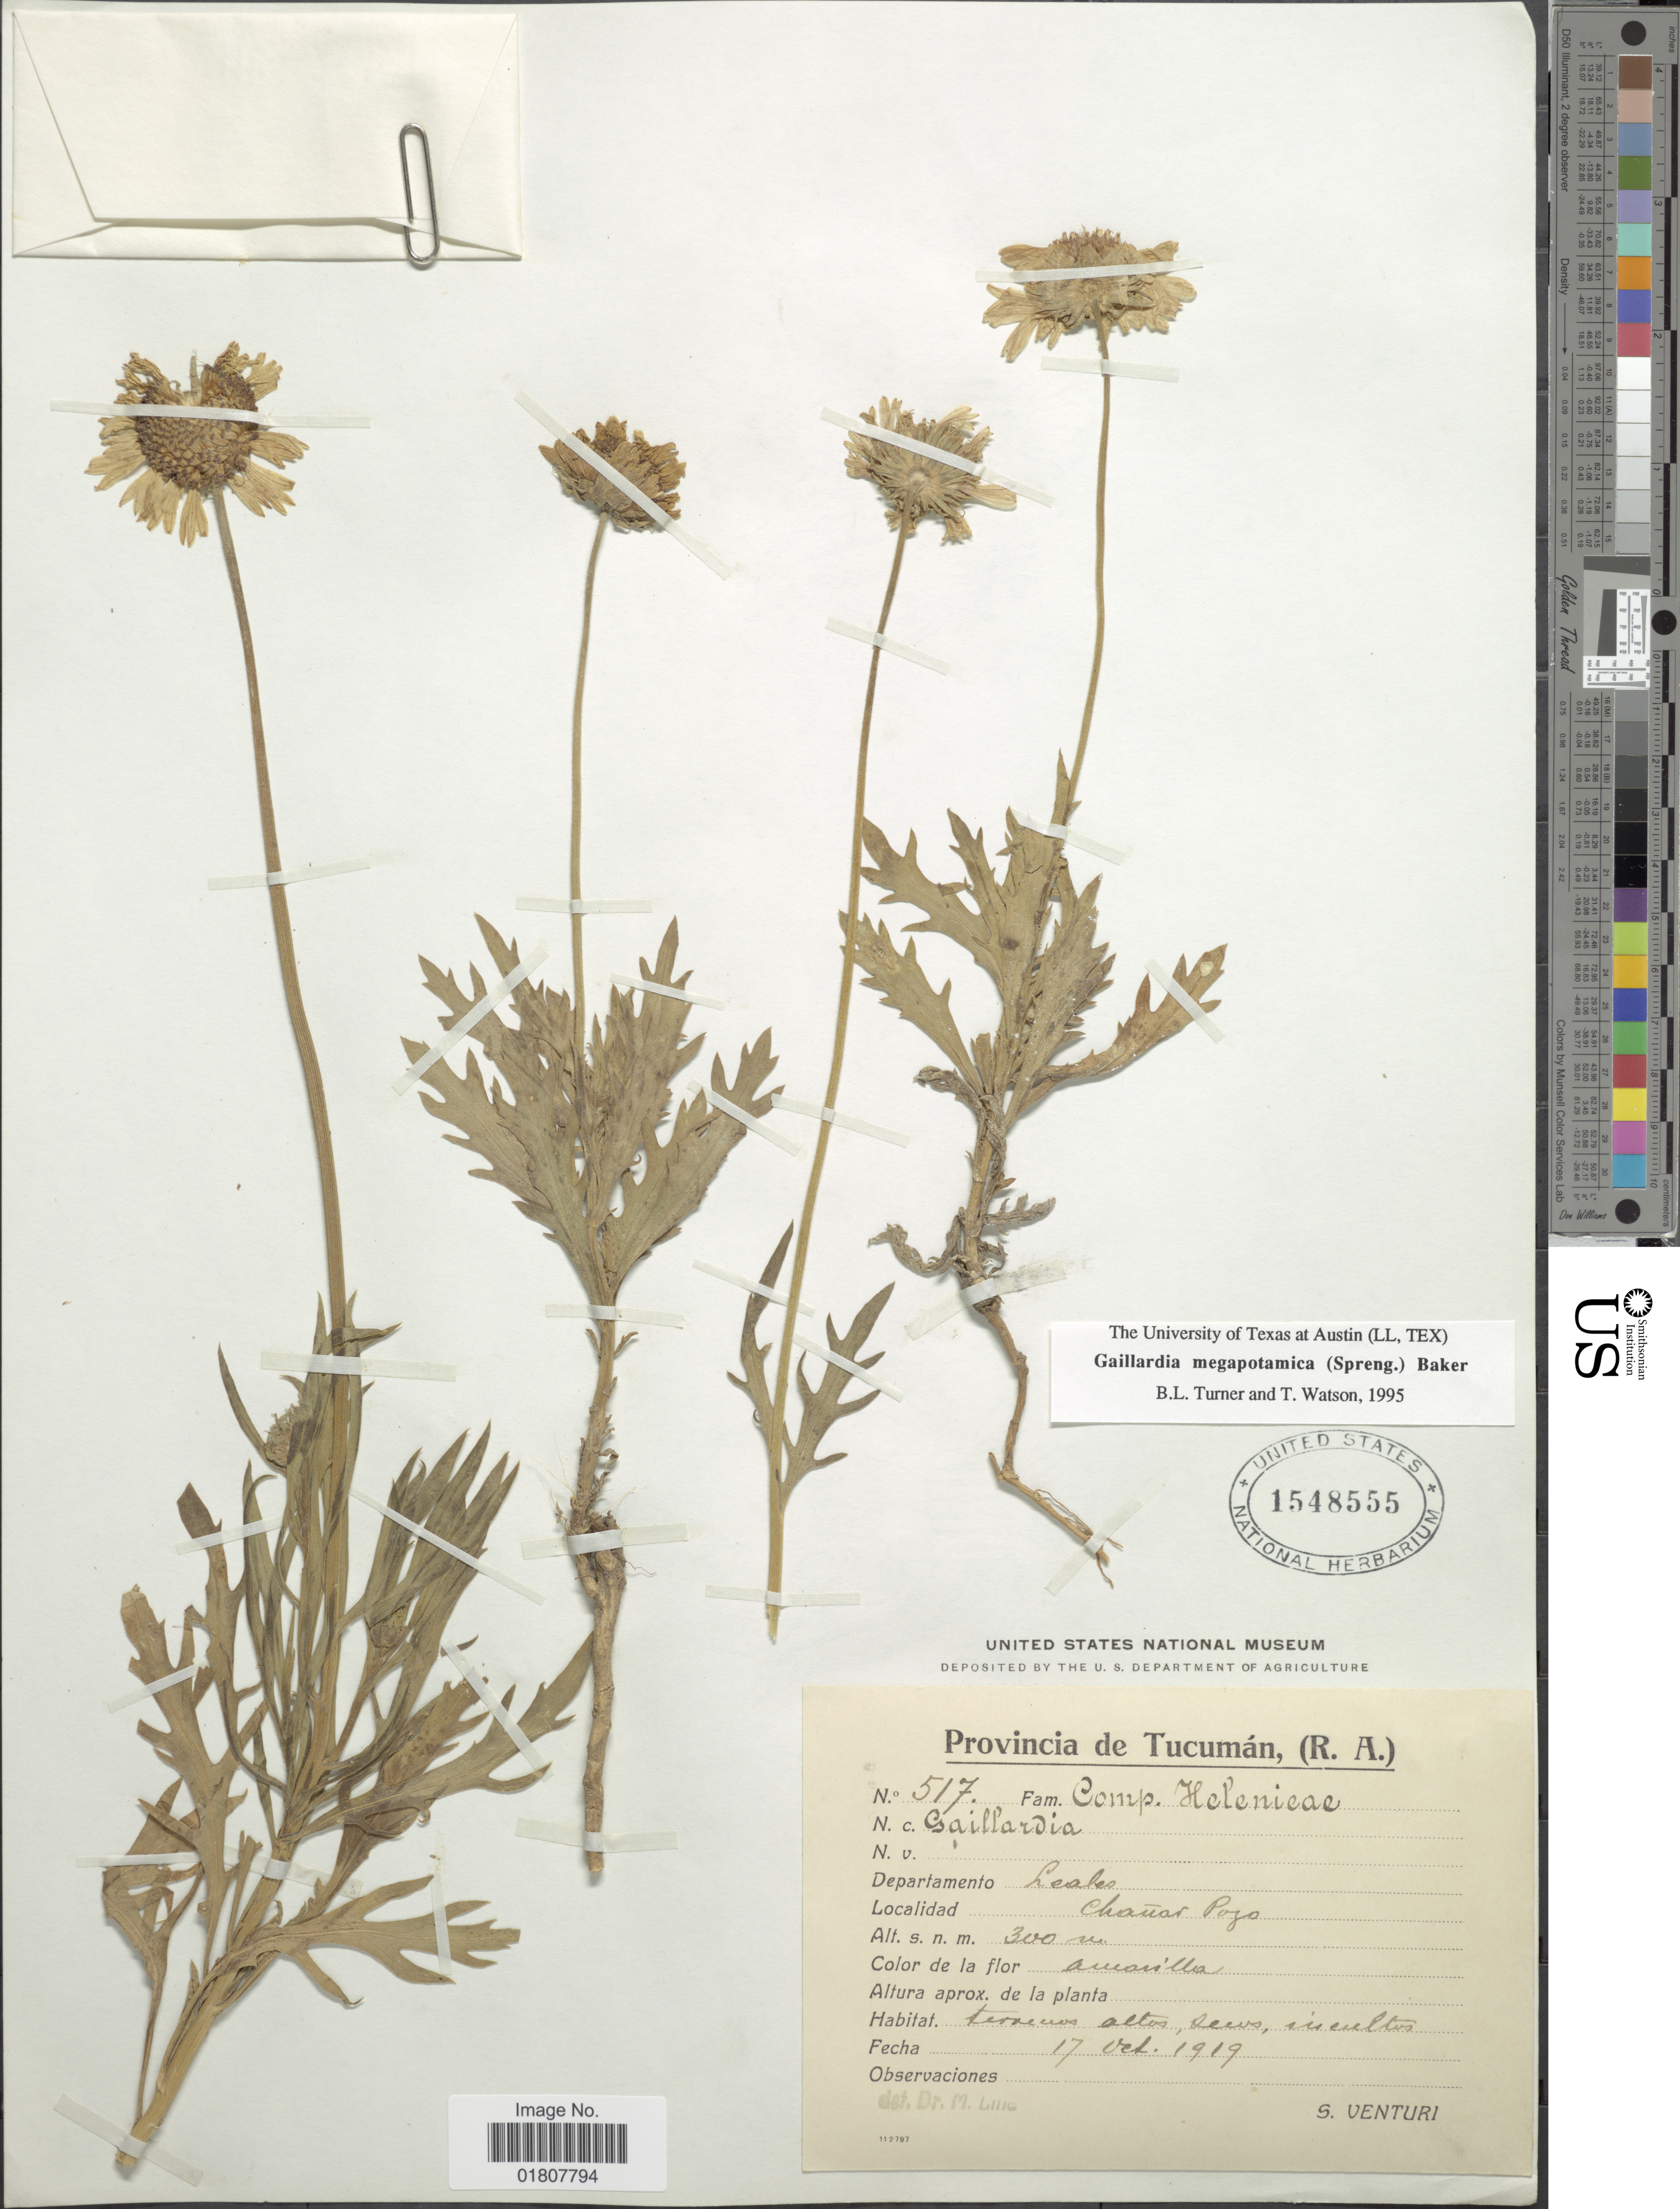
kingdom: Plantae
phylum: Tracheophyta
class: Magnoliopsida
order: Asterales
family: Asteraceae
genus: Gaillardia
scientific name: Gaillardia megapotamica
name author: (Spreng.) Baker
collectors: S. Venturi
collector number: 517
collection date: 1919-10-17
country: Argentina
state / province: Tucuman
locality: Departamento Leales, Chanar Pozo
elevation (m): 300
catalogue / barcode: US 1548555